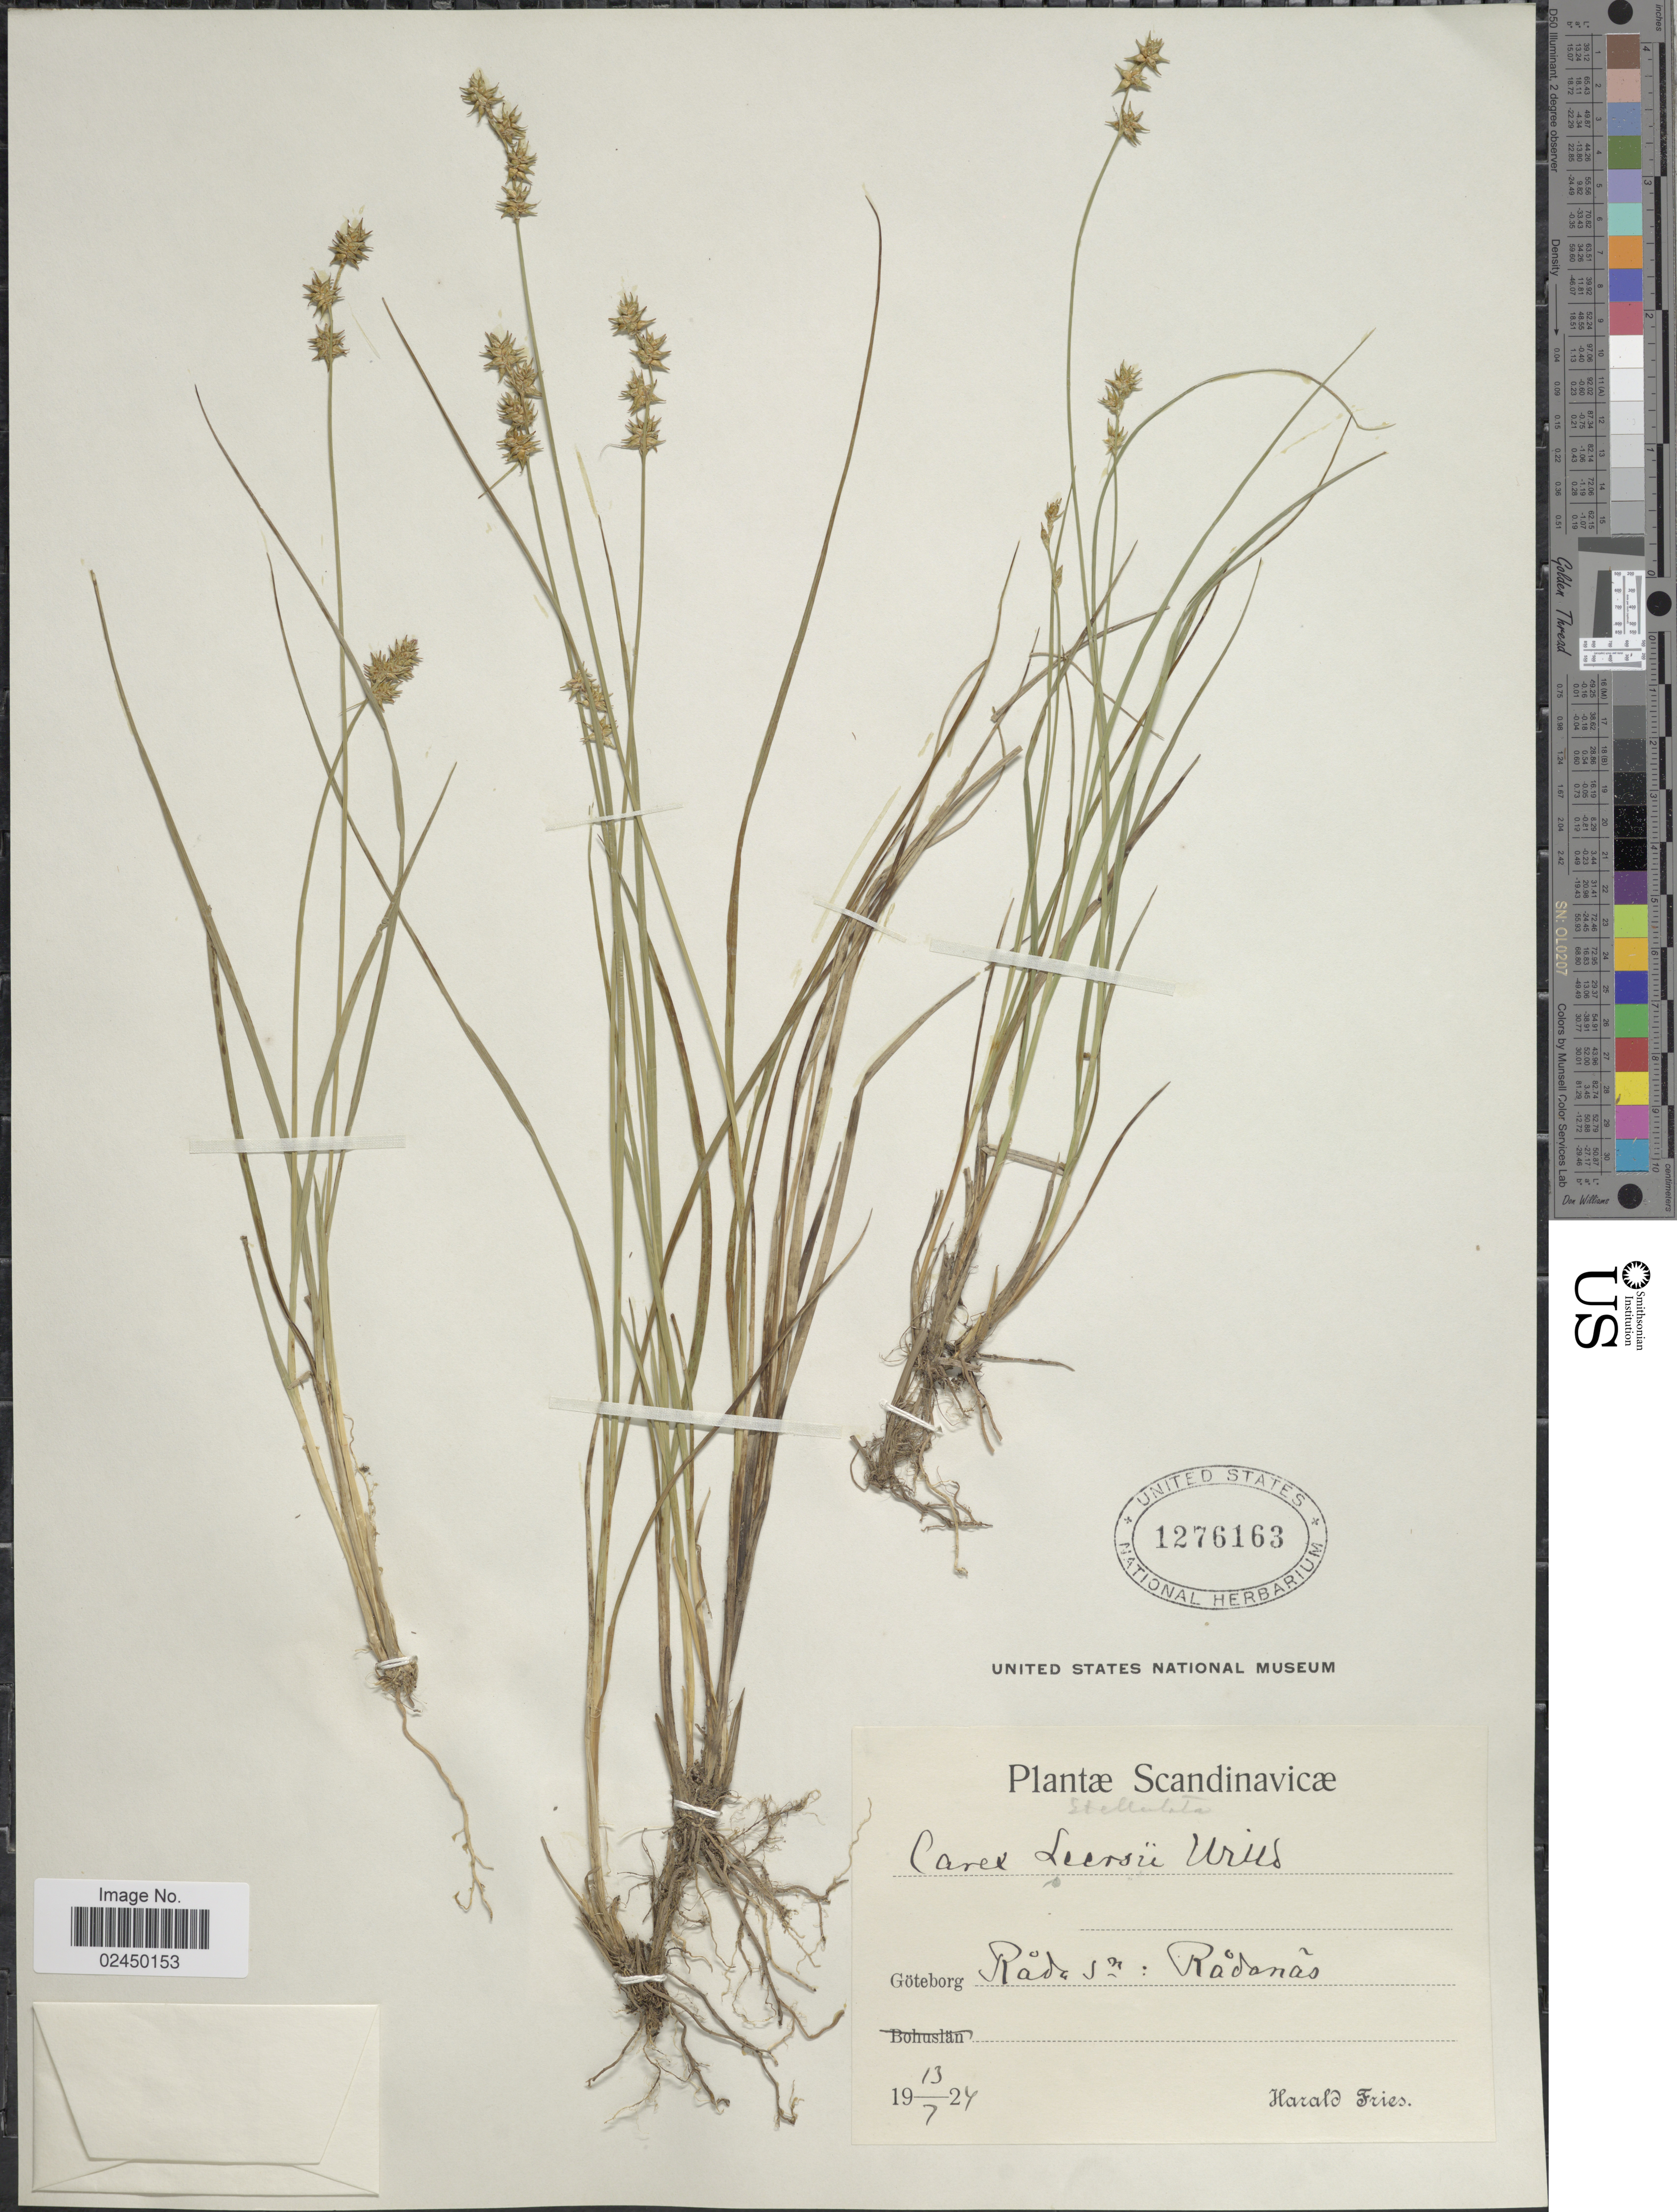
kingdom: Plantae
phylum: Tracheophyta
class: Liliopsida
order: Poales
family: Cyperaceae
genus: Carex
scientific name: Carex leersii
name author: F.W. Schultz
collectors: H. Fries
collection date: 1924-07-13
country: Sweden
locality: Scandinavicæ, Göteborg Råda Sn: Rådanas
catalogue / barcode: US 1276163